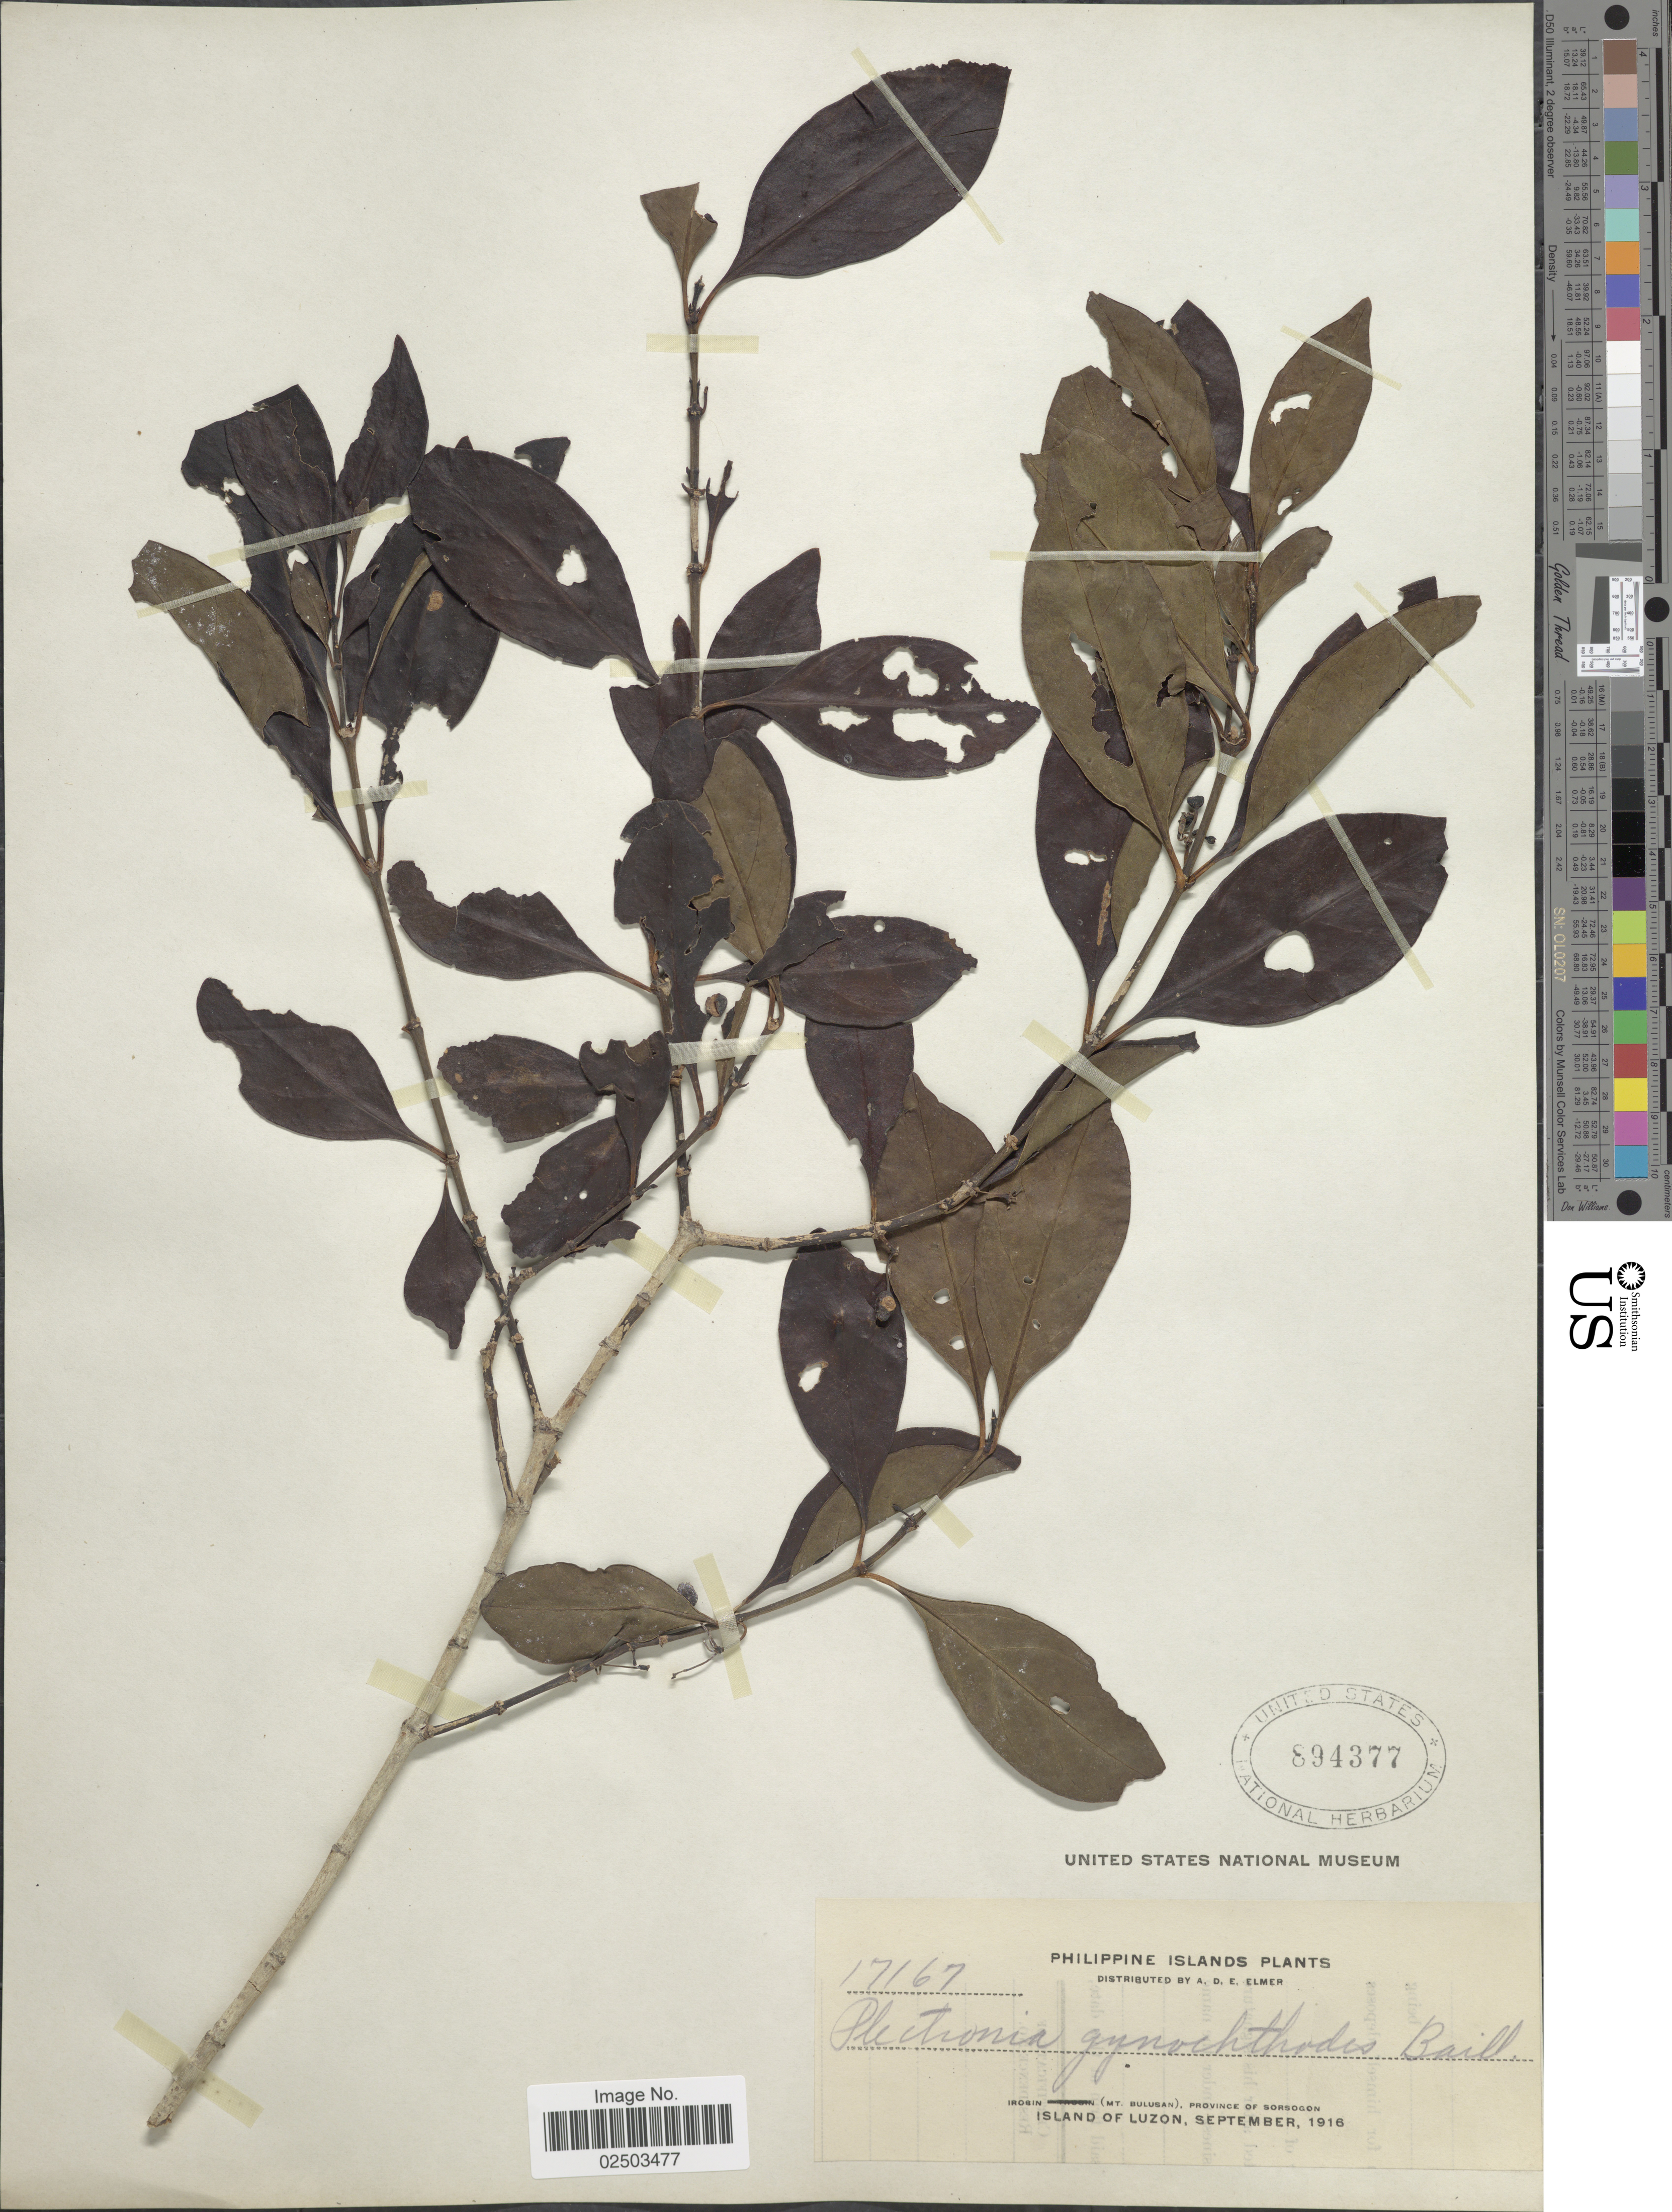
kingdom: Plantae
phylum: Tracheophyta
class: Magnoliopsida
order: Gentianales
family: Rubiaceae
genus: Canthium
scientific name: Canthium gynochthodes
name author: Baill.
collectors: A. D. E. Elmer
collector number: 17167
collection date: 1916-09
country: Philippines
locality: Philippine Islands, Irosin (Mt. Bulusan), Province of Sorsogon, Island of Luzon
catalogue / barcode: US 894377